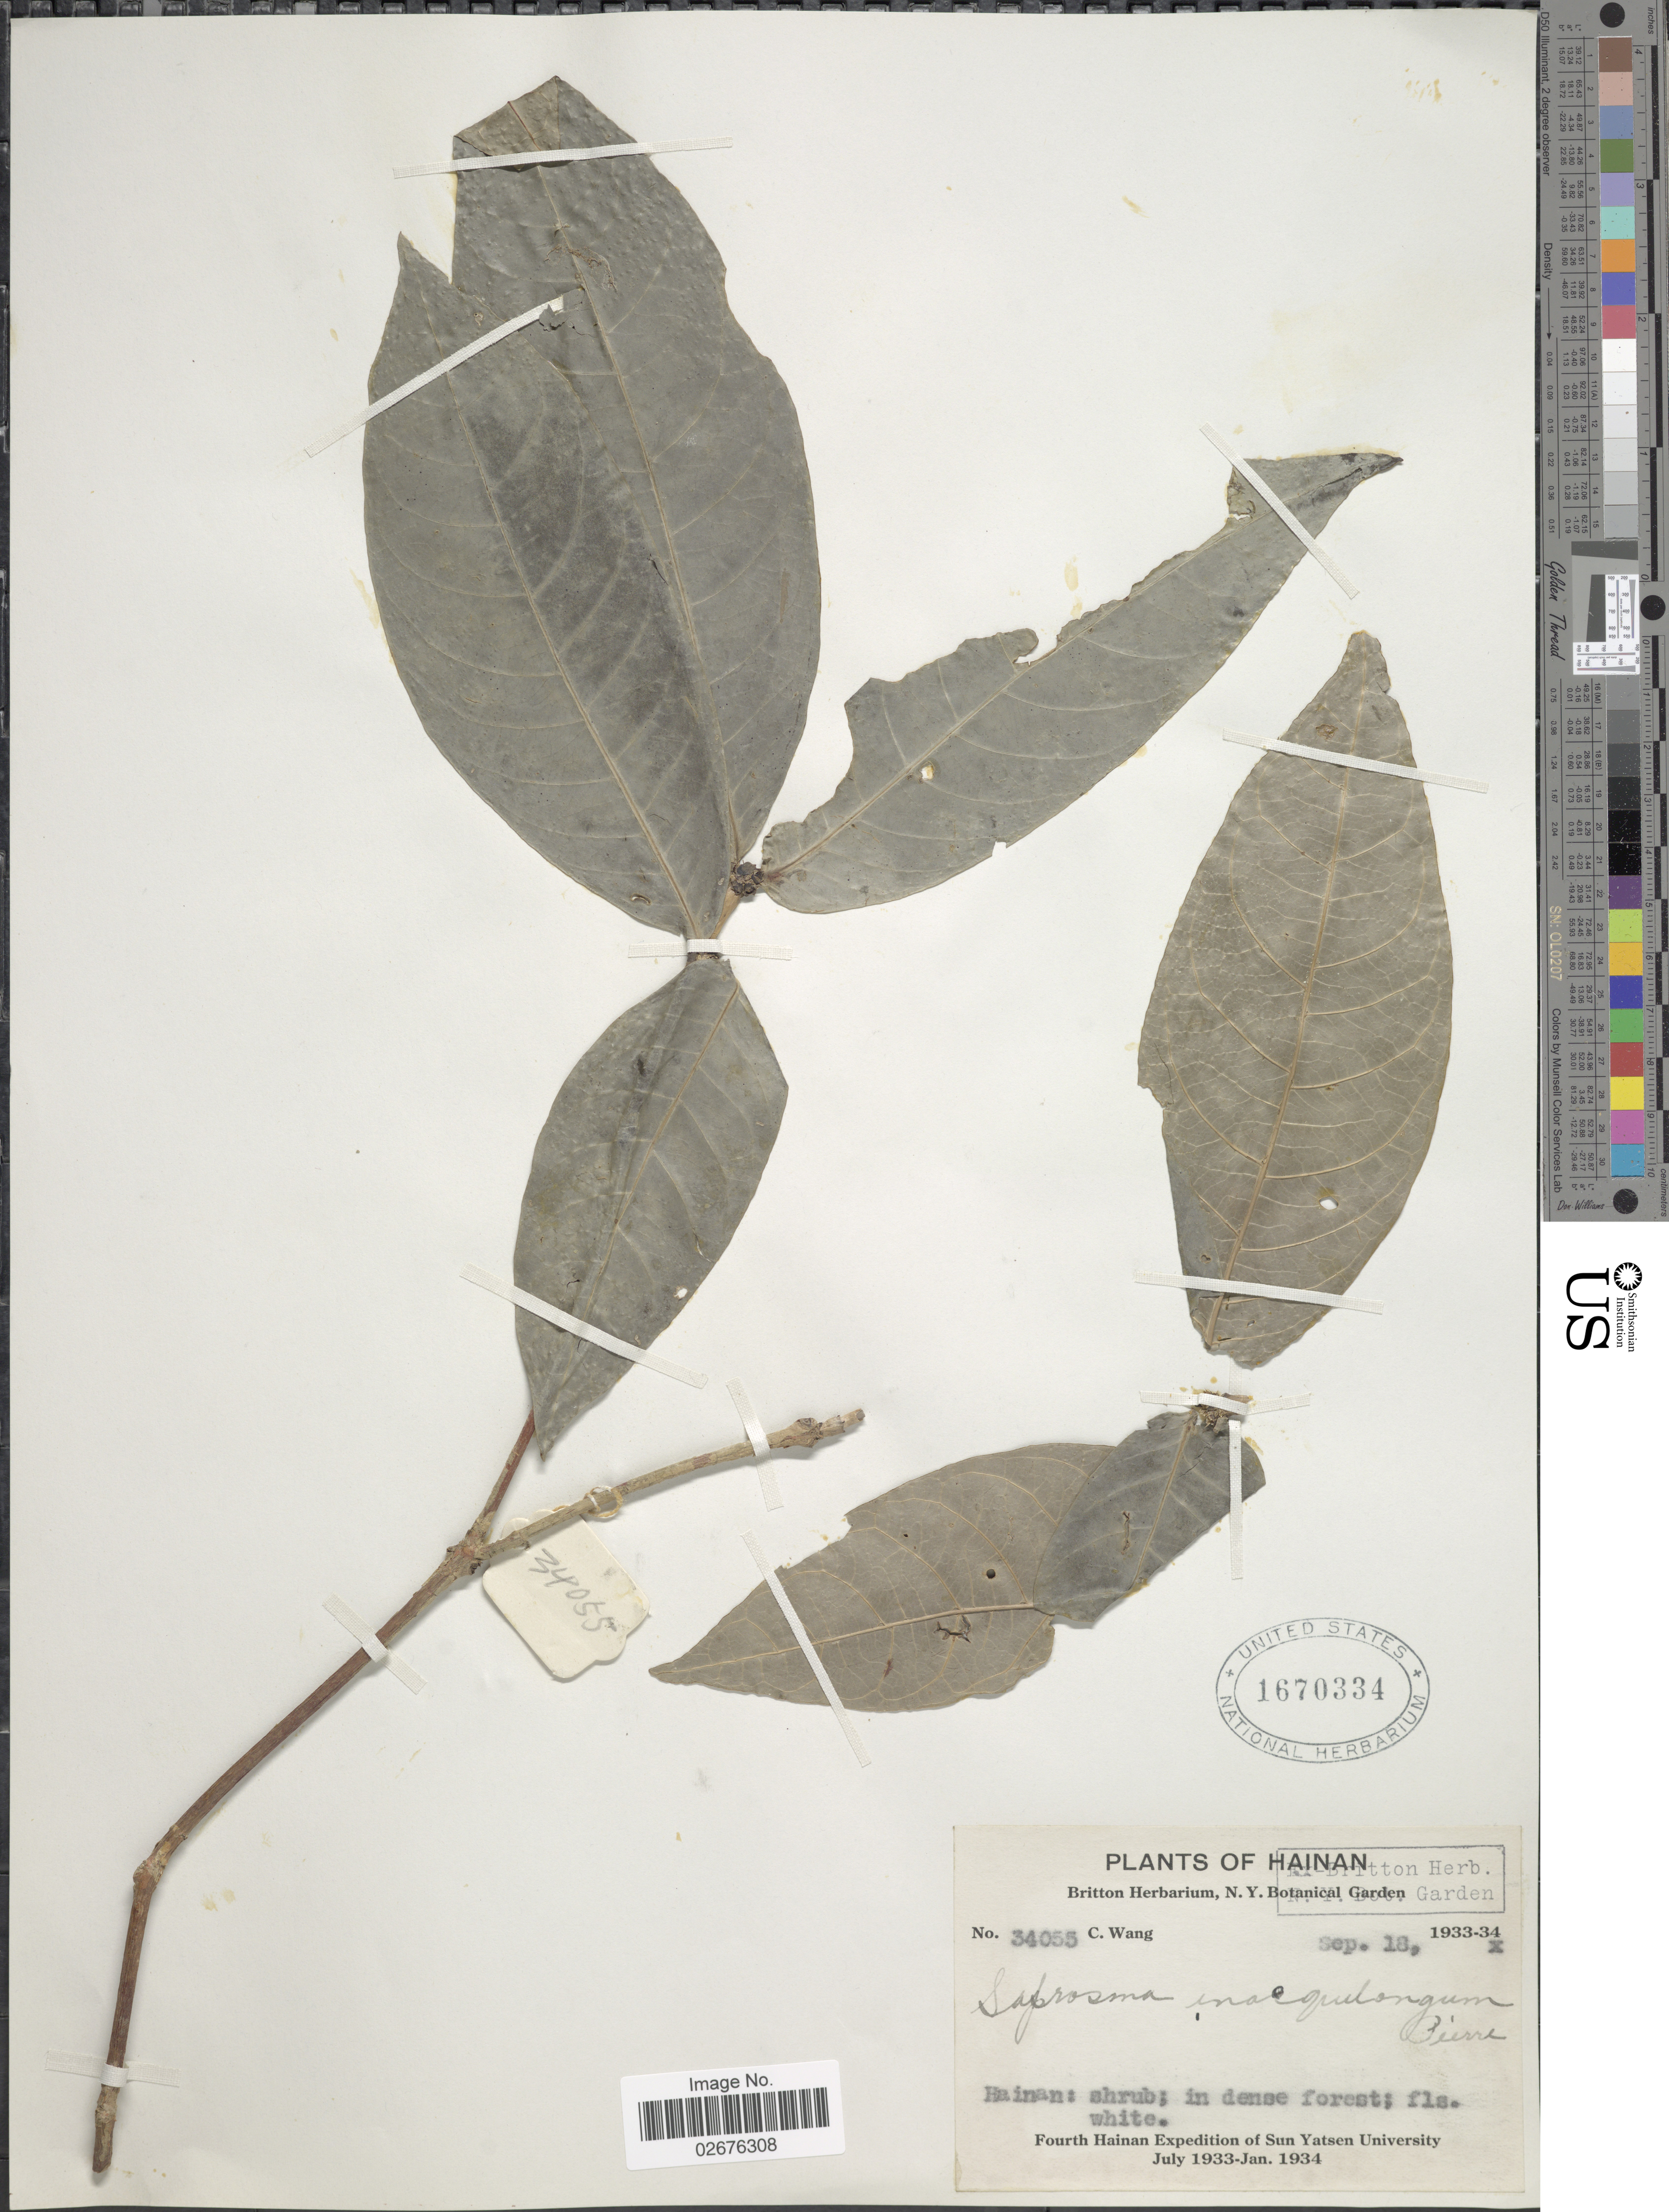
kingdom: Plantae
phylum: Tracheophyta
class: Magnoliopsida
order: Gentianales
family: Rubiaceae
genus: Saprosma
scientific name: Saprosma inaequilonga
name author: Pierre ex Pit.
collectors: C. Wang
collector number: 34055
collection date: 1934-09-18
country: China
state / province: Hainan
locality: Hainan, in dense forest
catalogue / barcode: US 1670334